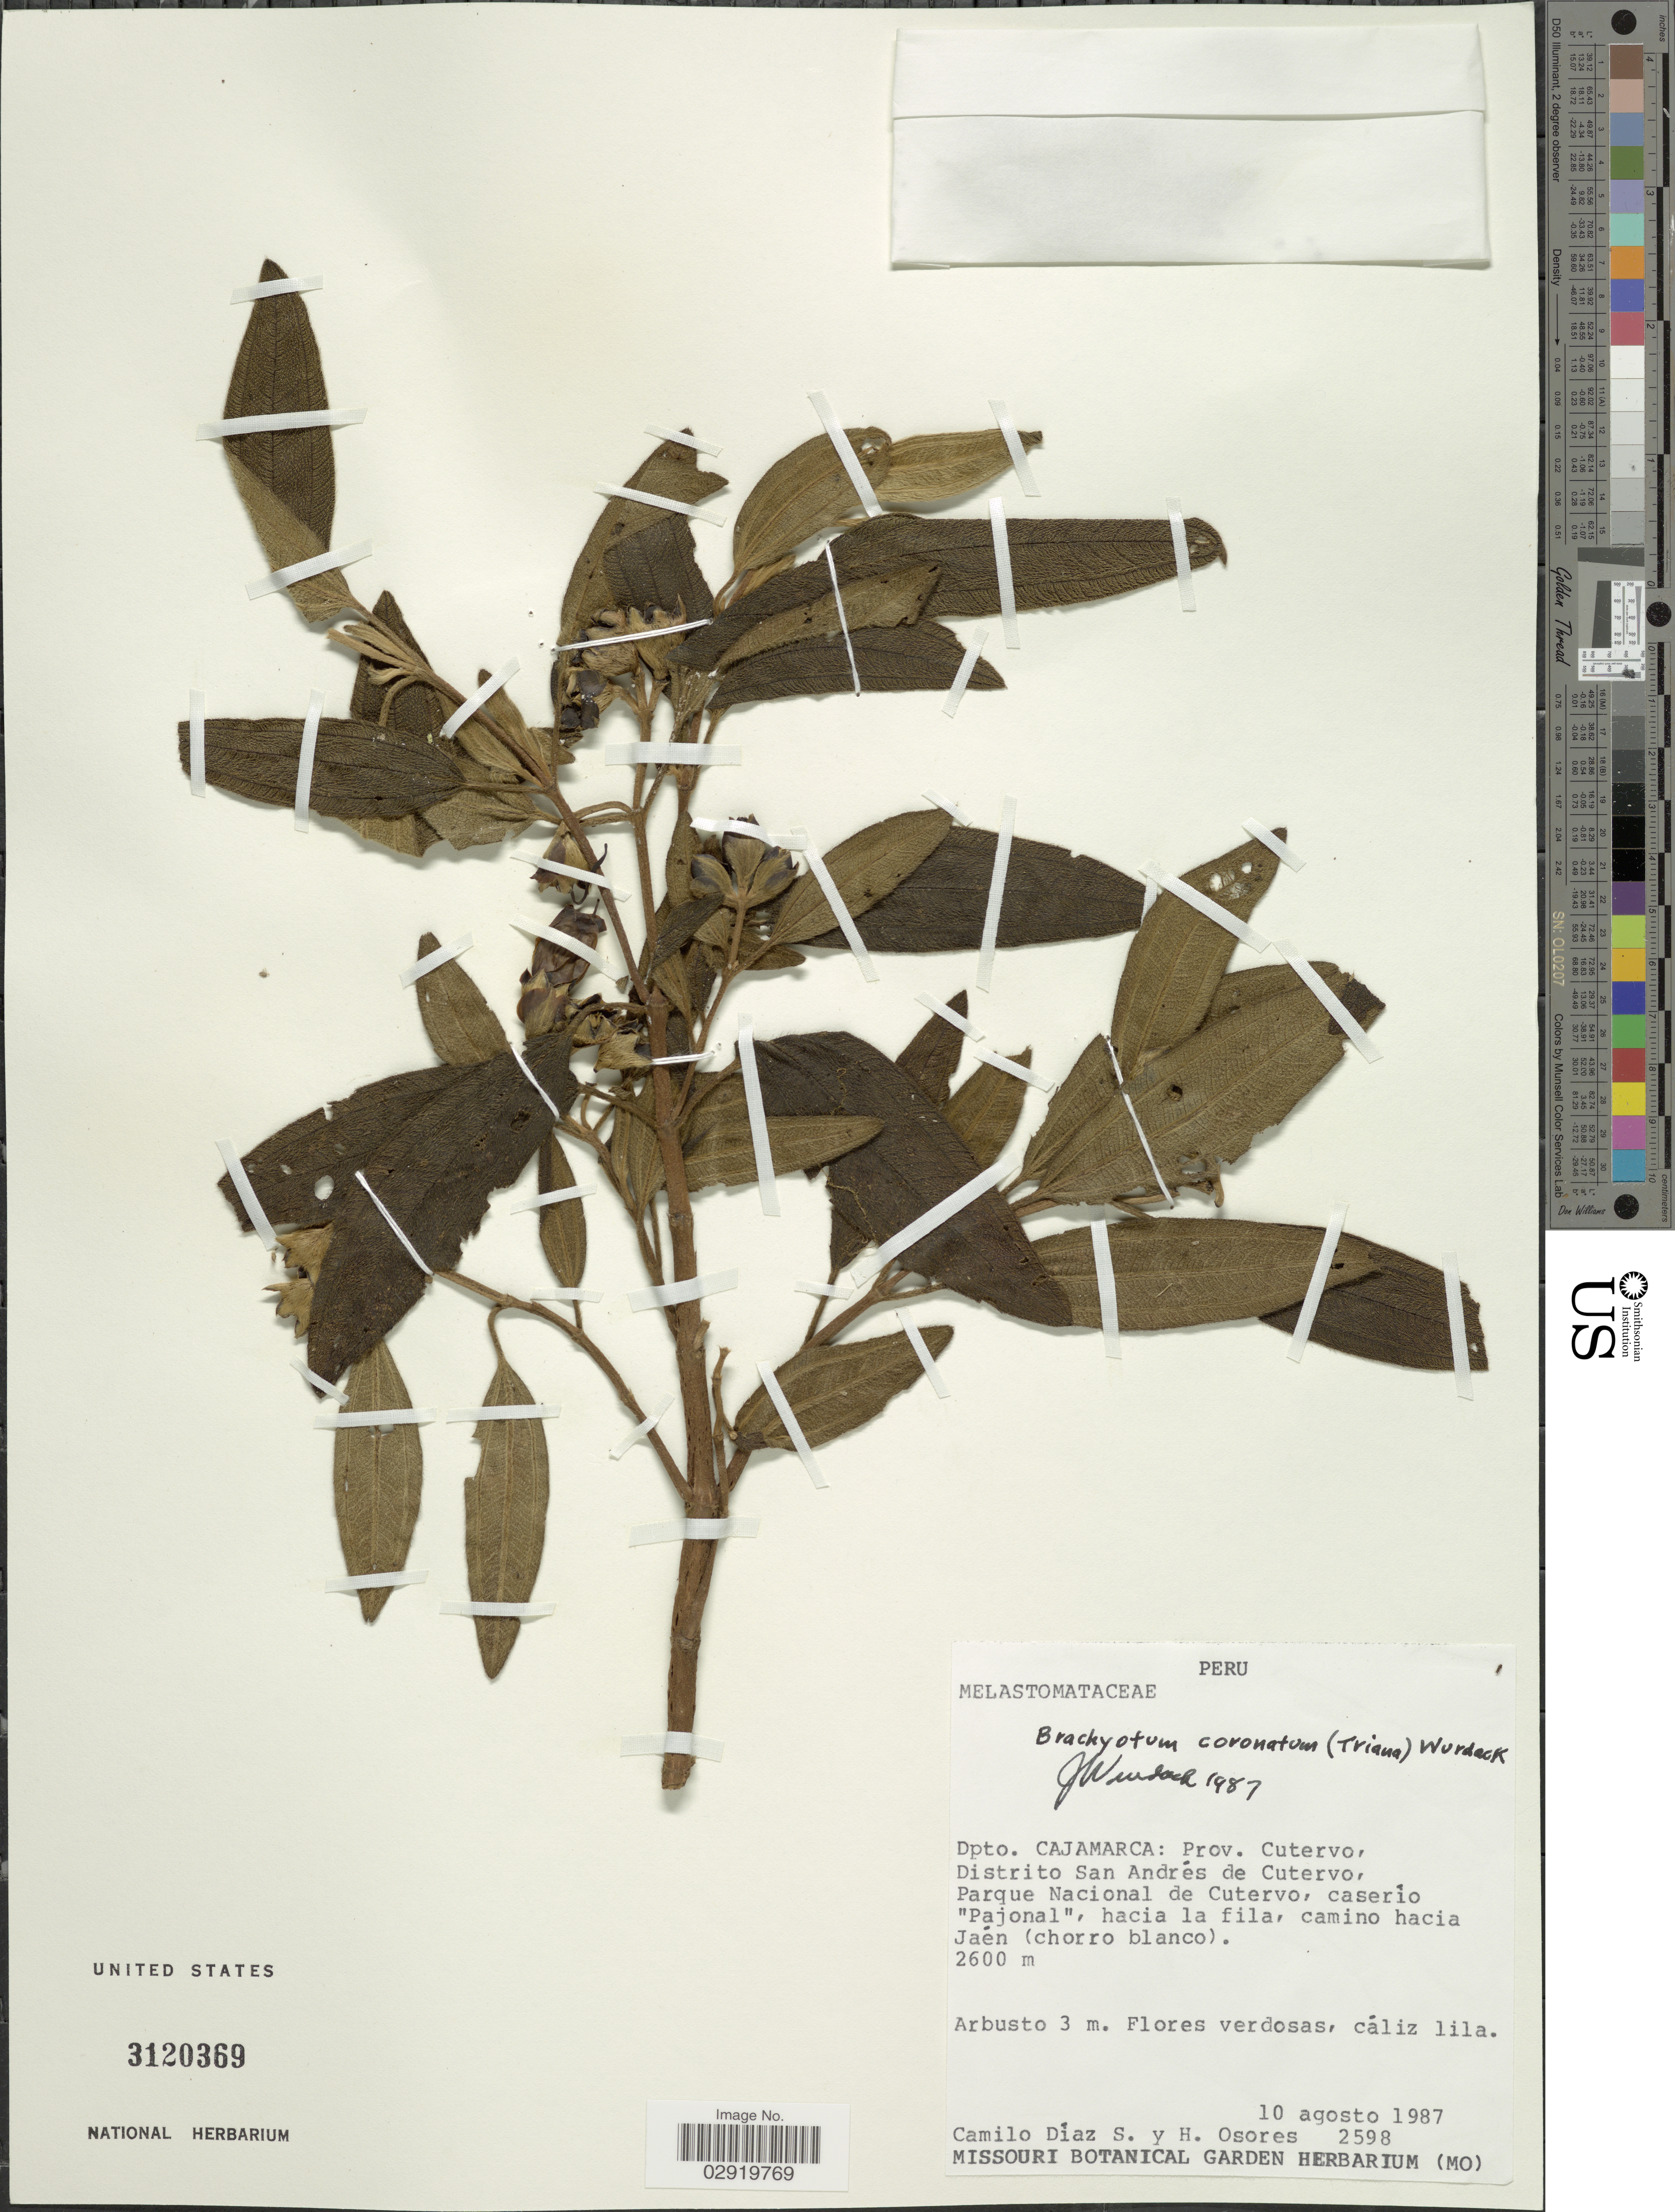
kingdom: Plantae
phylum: Tracheophyta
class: Magnoliopsida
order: Myrtales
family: Melastomataceae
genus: Brachyotum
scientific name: Brachyotum coronatum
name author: (Triana) Wurdack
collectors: C. Diaz Santibanez & H. Osores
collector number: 2598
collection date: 1987-08-10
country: Peru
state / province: Cajamarca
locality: Dpto. Cajamarca: Prov. Cutervo, Distrito San Andrés de Cutervo, Parque Nacional de Cutervo, caserío "Pajonal", hacia la fila, camino hacia Jaén (chorro blanco).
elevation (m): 2600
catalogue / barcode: US 3120369